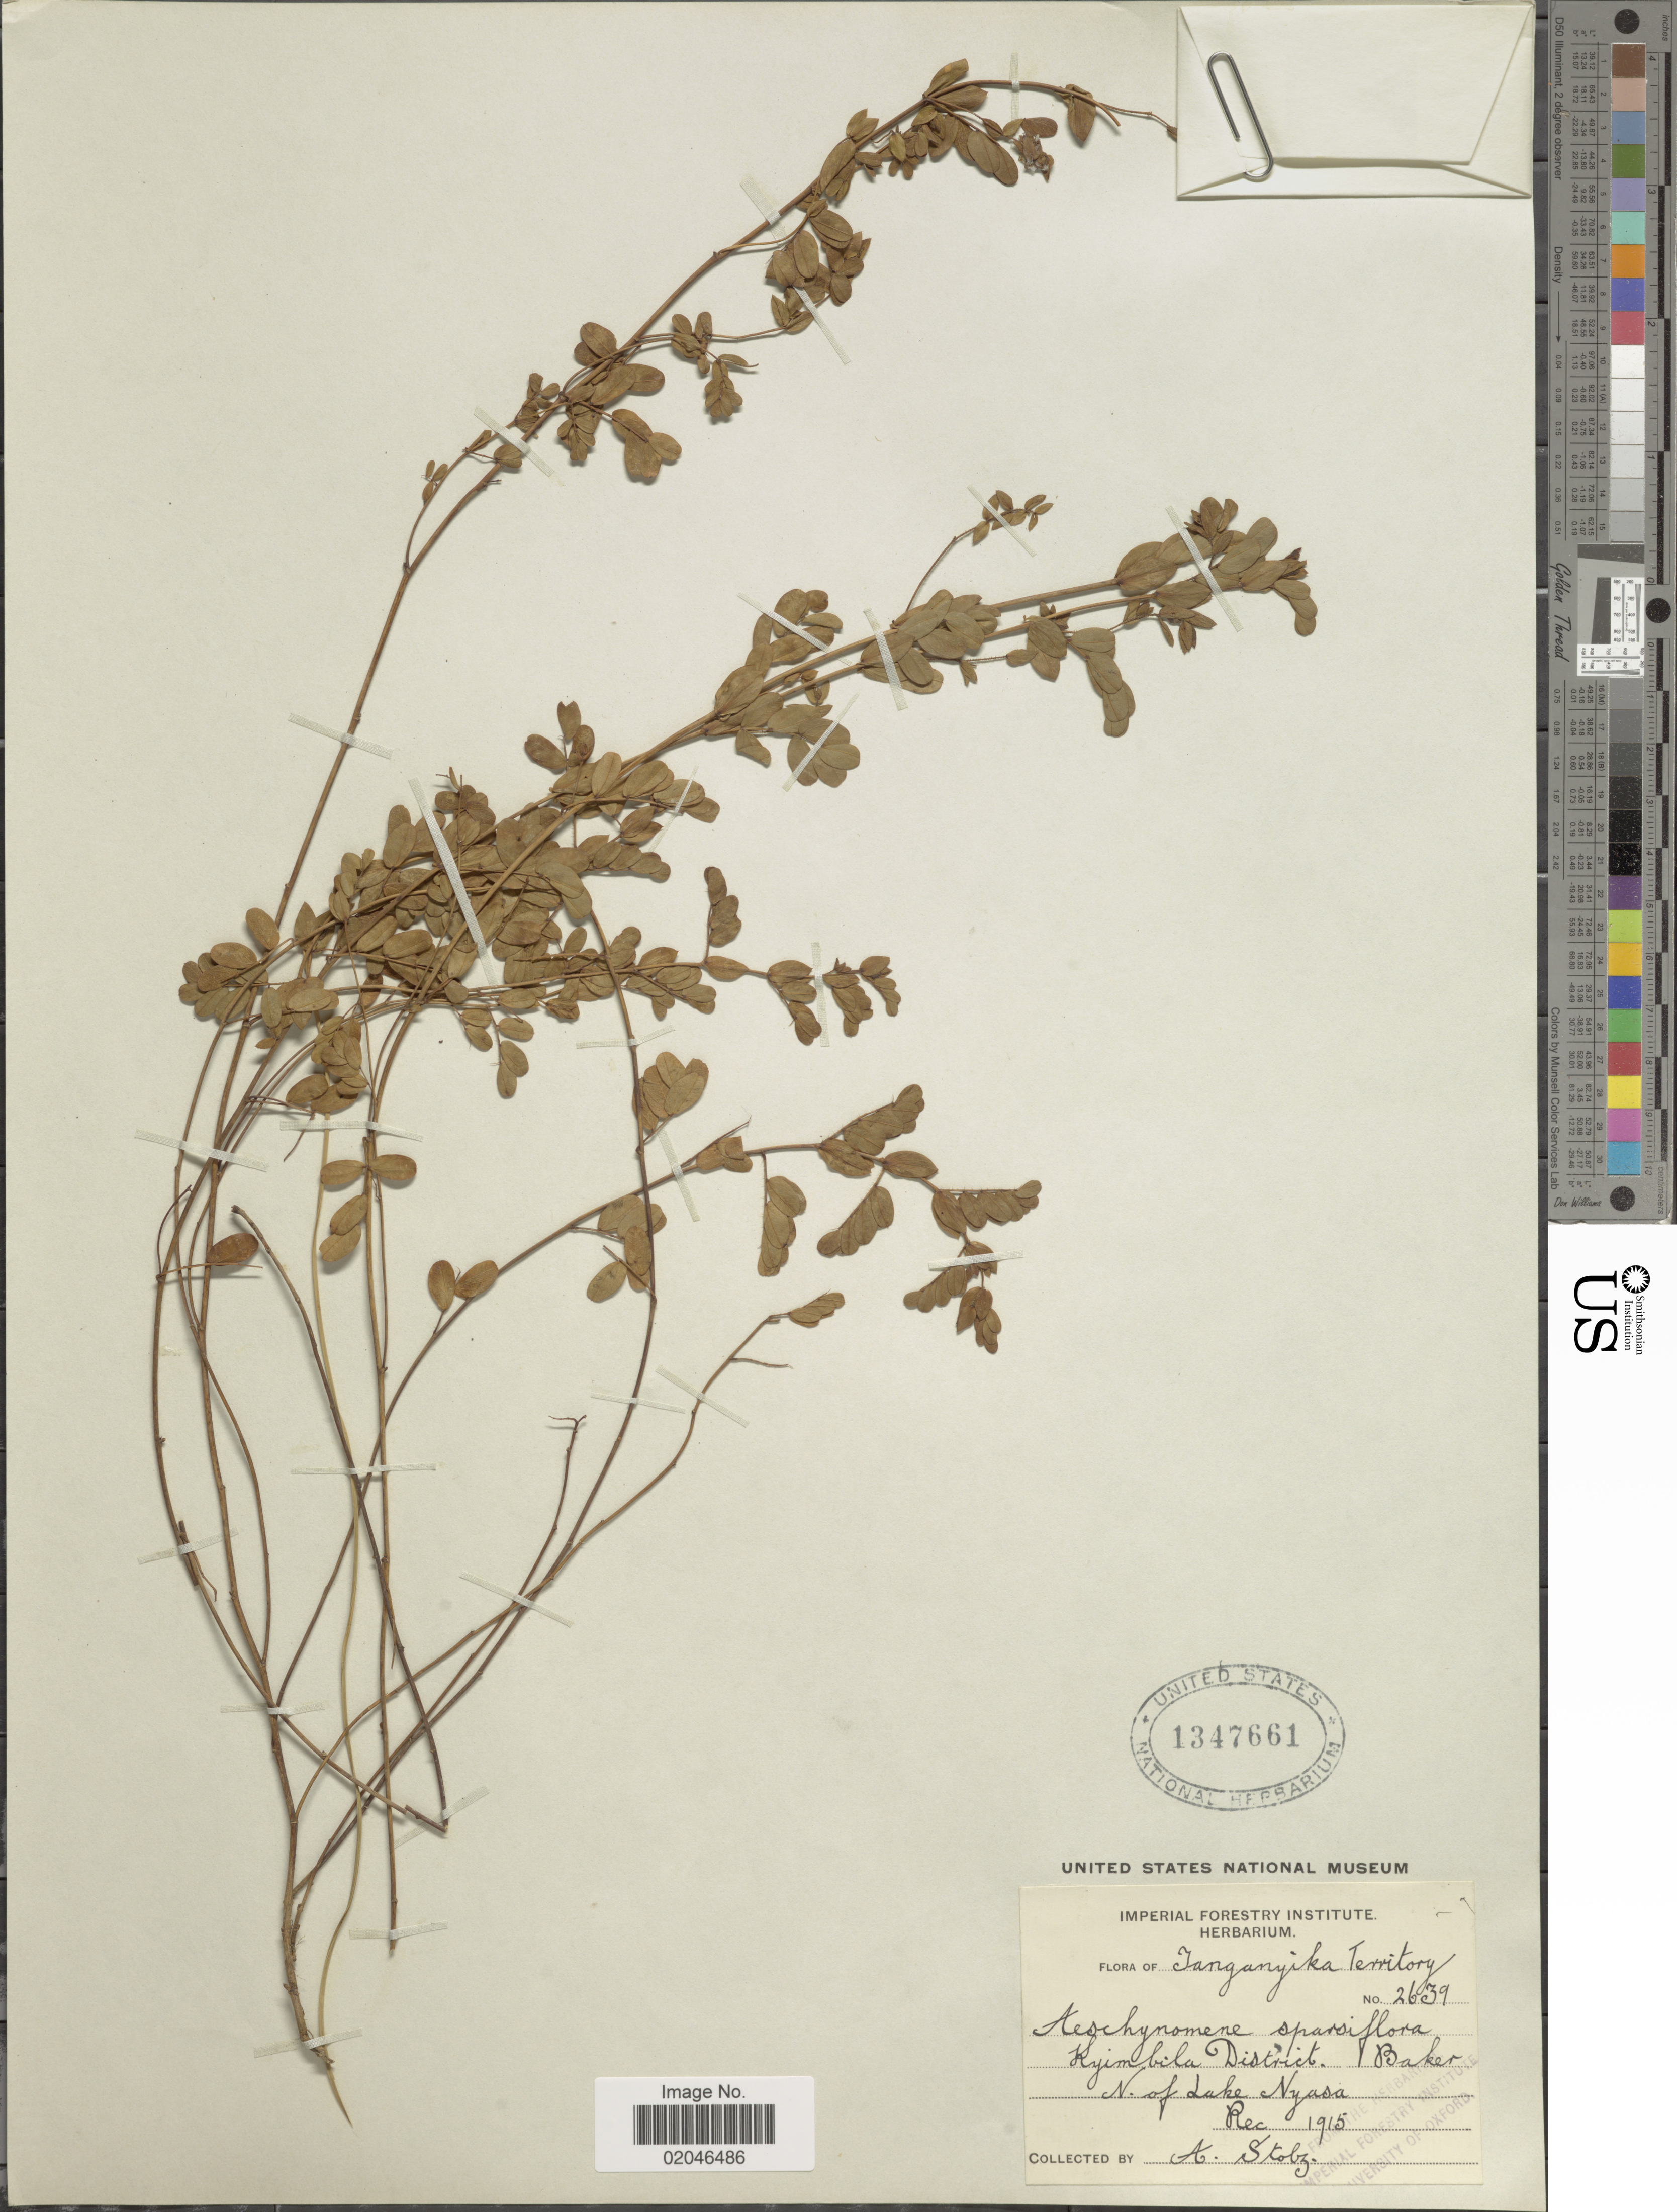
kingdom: Plantae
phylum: Tracheophyta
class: Magnoliopsida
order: Fabales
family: Fabaceae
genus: Aeschynomene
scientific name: Aeschynomene sparsiflora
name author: Baker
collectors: A. Stolz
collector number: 2639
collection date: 1915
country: Tanzania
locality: Tanganyika Territory. Kyimbila District. Baker N. of Lake Nyasa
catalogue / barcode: US 1347661